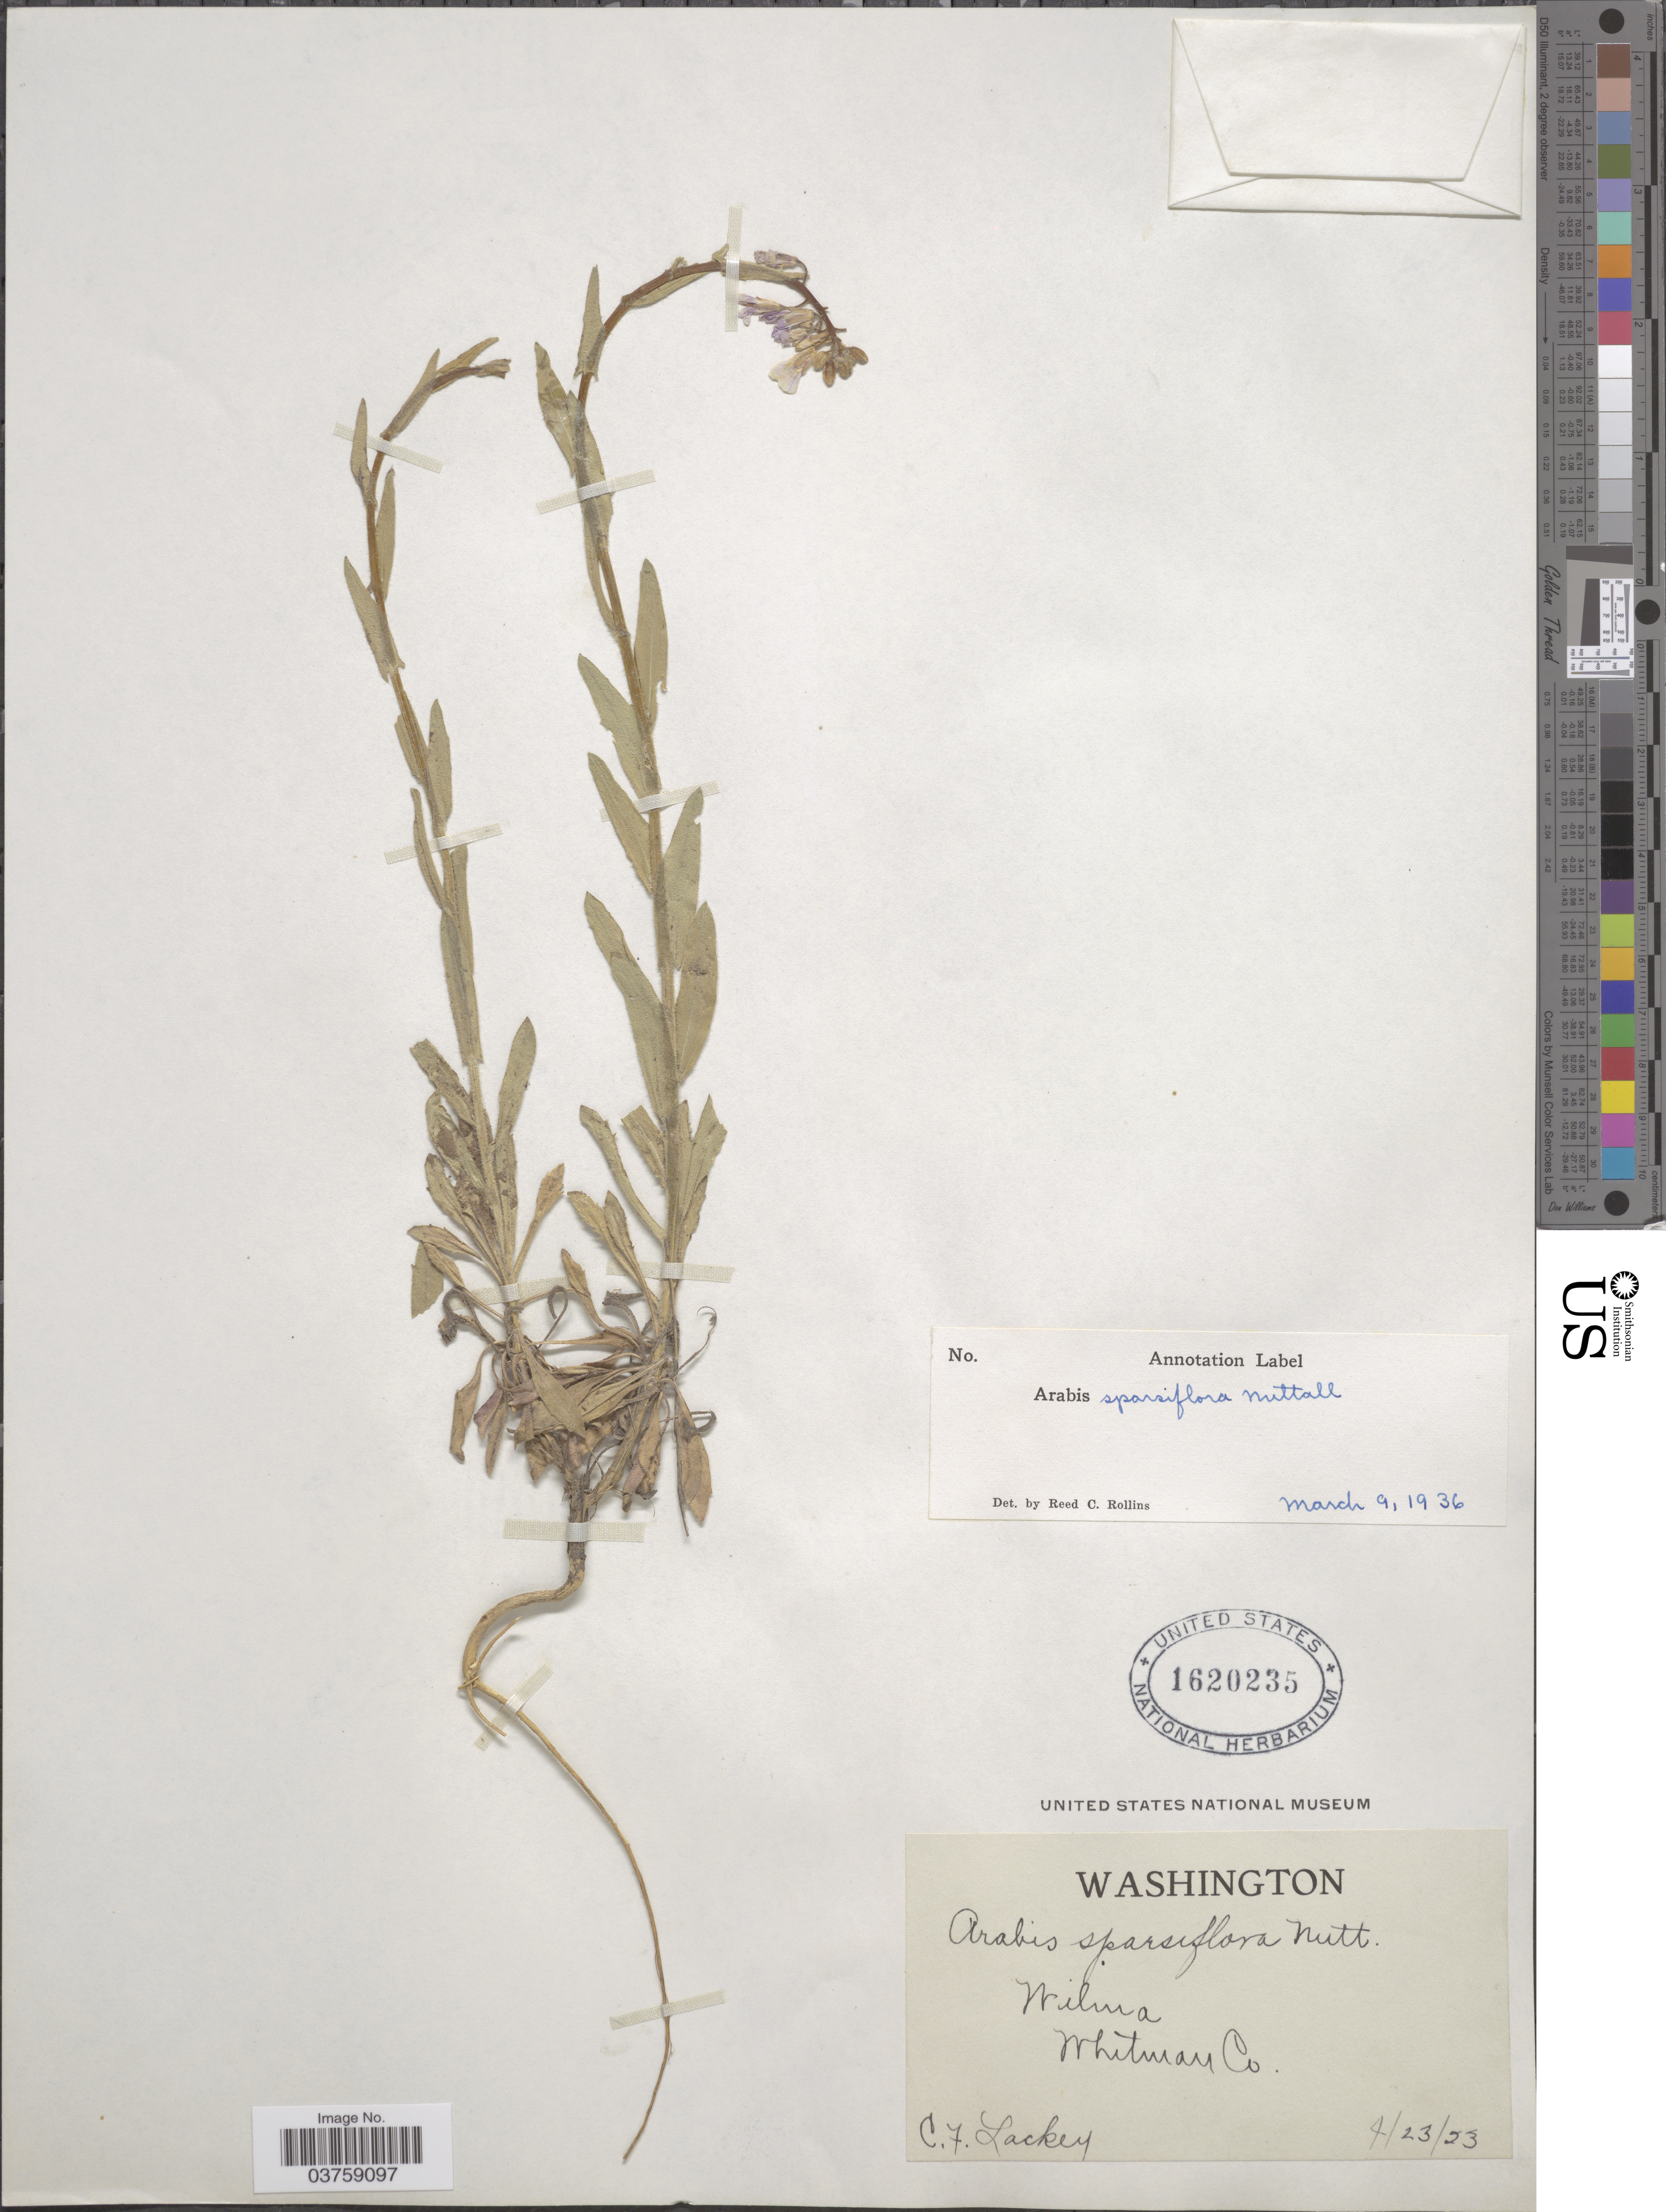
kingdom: Plantae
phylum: Tracheophyta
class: Magnoliopsida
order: Brassicales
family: Brassicaceae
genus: Arabis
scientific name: Arabis sparsiflora var. subvillosa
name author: (S. Watson) Rollins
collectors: C. Lackey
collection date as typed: Transcribed d/m/y: 23/4/23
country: United States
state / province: Washington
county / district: Whitman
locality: Wilma, Whitman Co.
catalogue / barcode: US 1620235